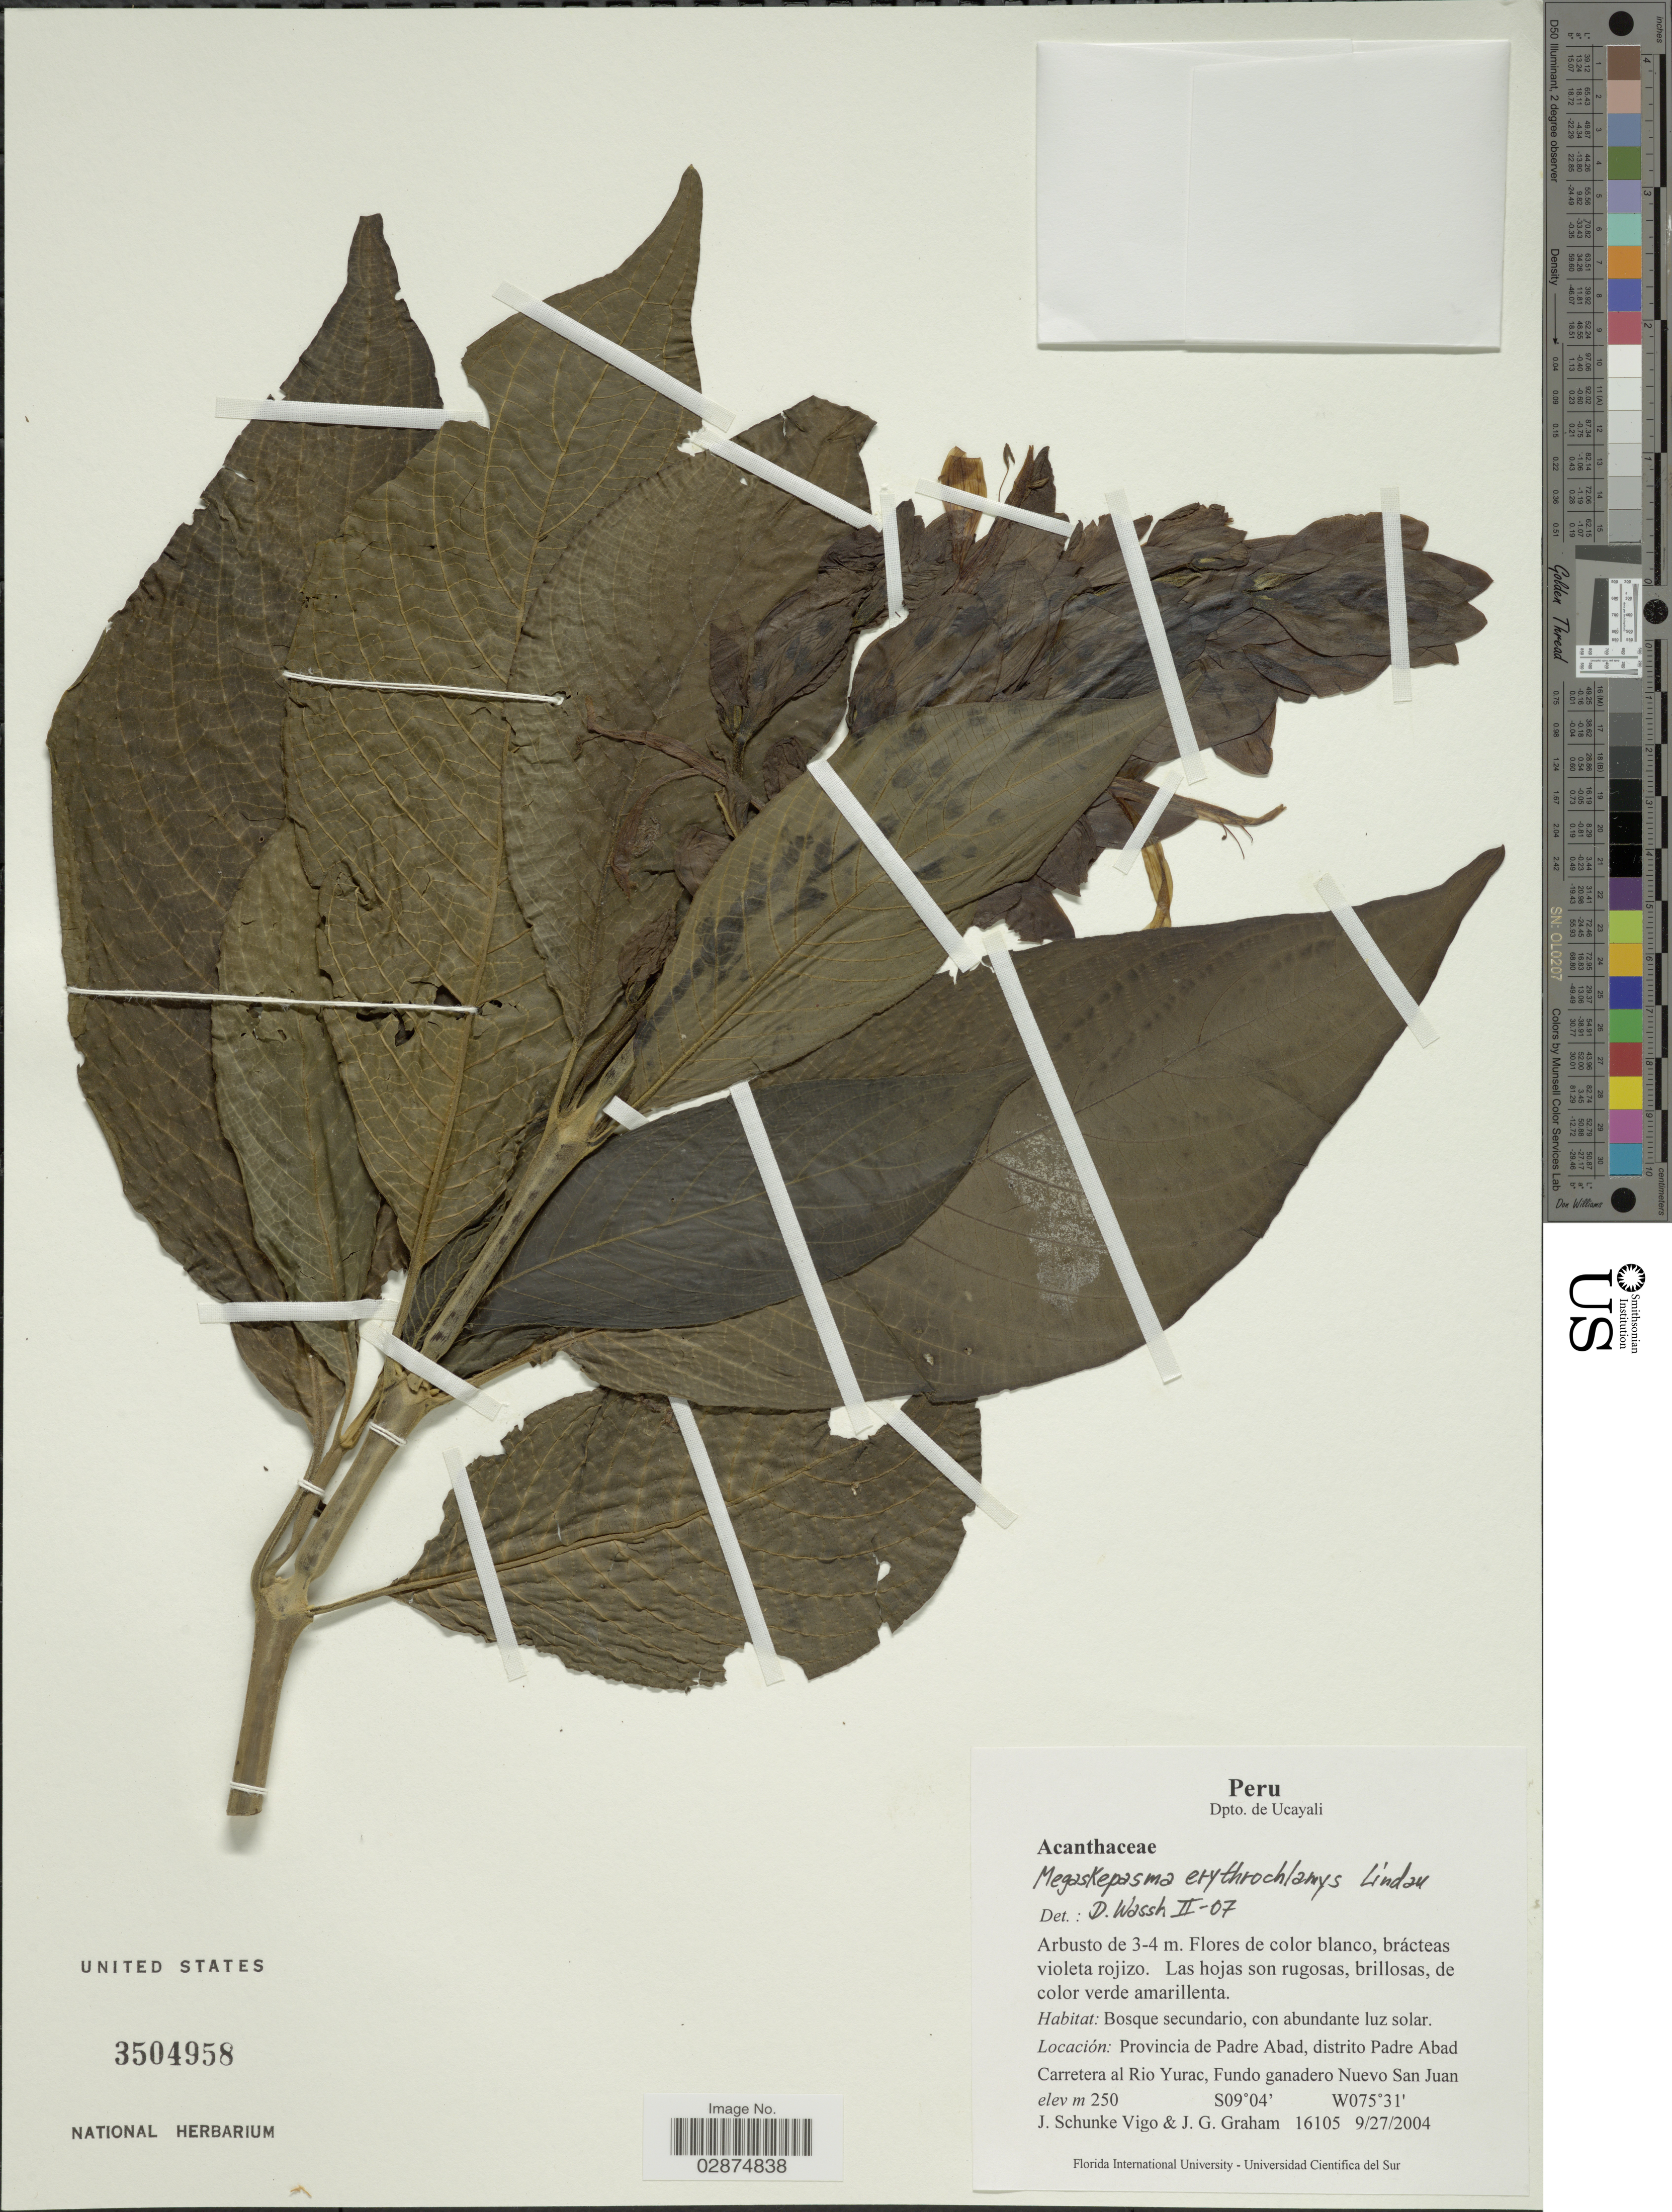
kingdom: Plantae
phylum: Tracheophyta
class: Magnoliopsida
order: Lamiales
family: Acanthaceae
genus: Megaskepasma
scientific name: Megaskepasma erythrochlamys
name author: Lindau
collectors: J. Schunke Vigo & J. Graham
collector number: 16105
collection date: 2004-09-27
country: Peru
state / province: Ucayali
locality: Dpto. de Ucayali. Provincia de Padre Abad, distrito Padre Abad Carretera al Rio Yurac, Fundo ganadero Nuevo San Juan.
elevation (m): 250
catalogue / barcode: US 3504958